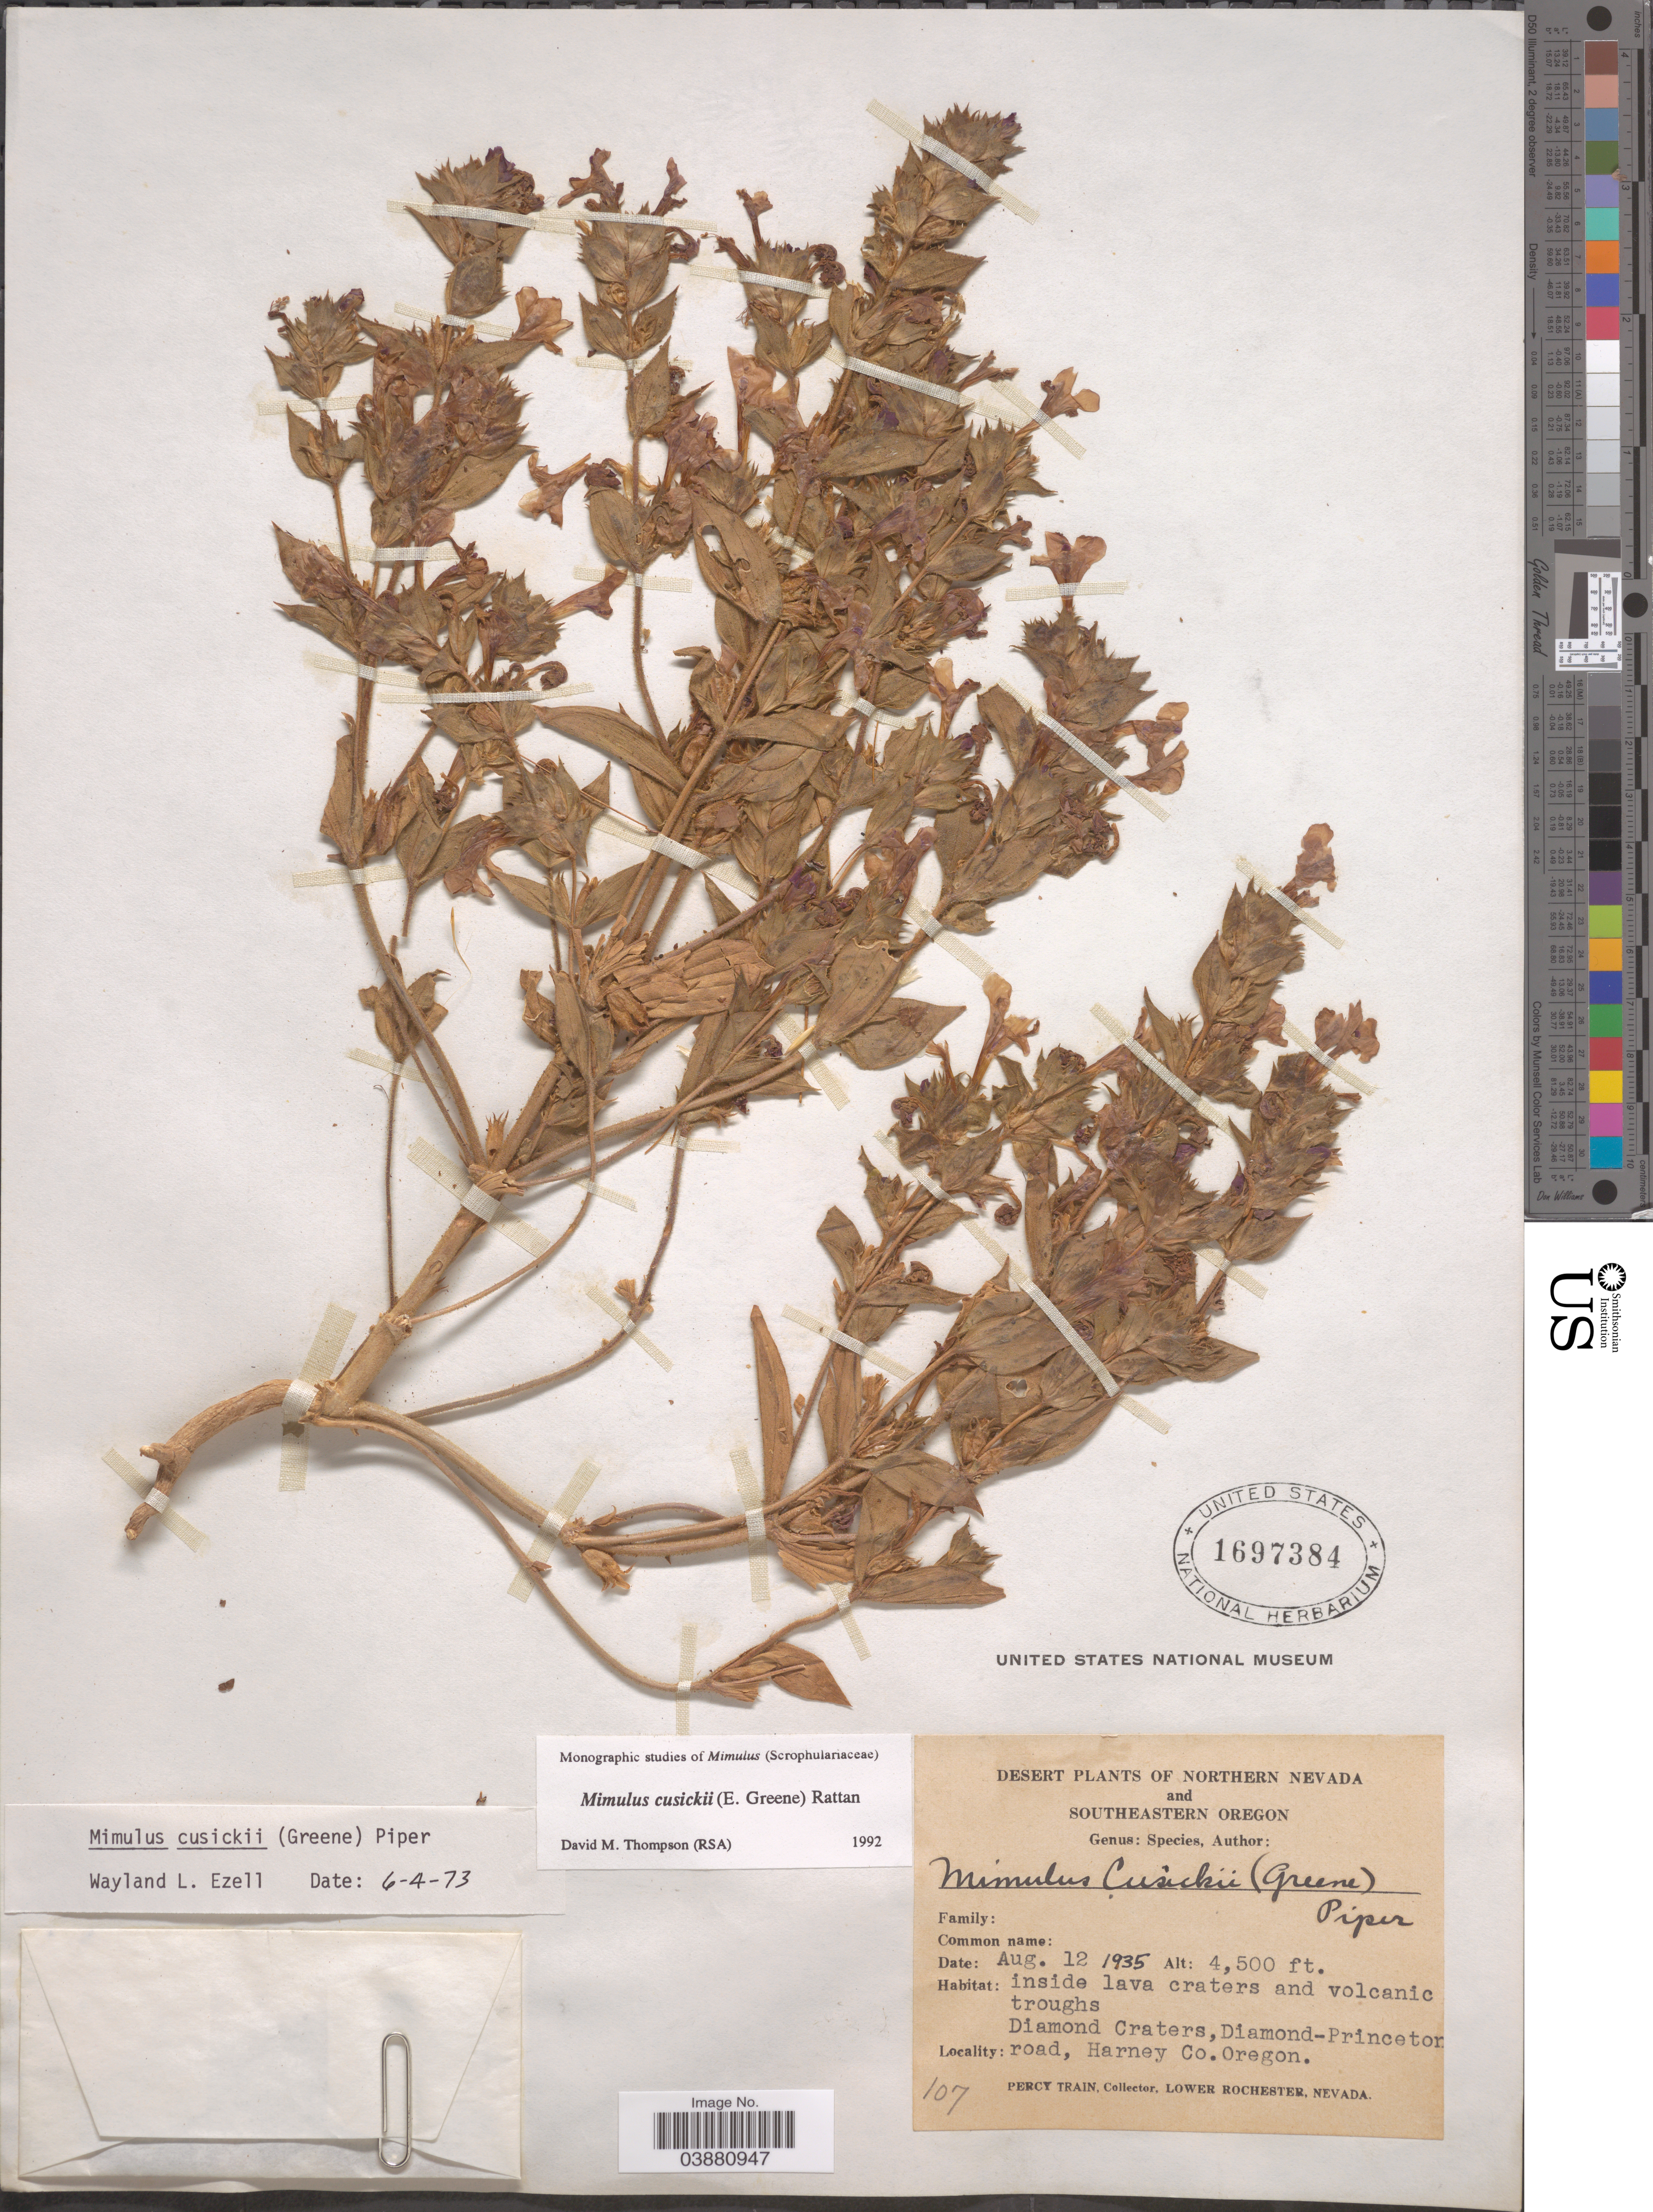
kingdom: Plantae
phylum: Tracheophyta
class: Magnoliopsida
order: Lamiales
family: Phrymaceae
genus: Mimulus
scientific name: Mimulus cusickii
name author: (Greene) Piper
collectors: P. Train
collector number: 107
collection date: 1935-08-12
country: United States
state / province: Oregon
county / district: Harney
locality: Southeastern Oregon. Diamon Craters, Diamond-Princeton road, Harney Co.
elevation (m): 1372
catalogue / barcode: US 1697384